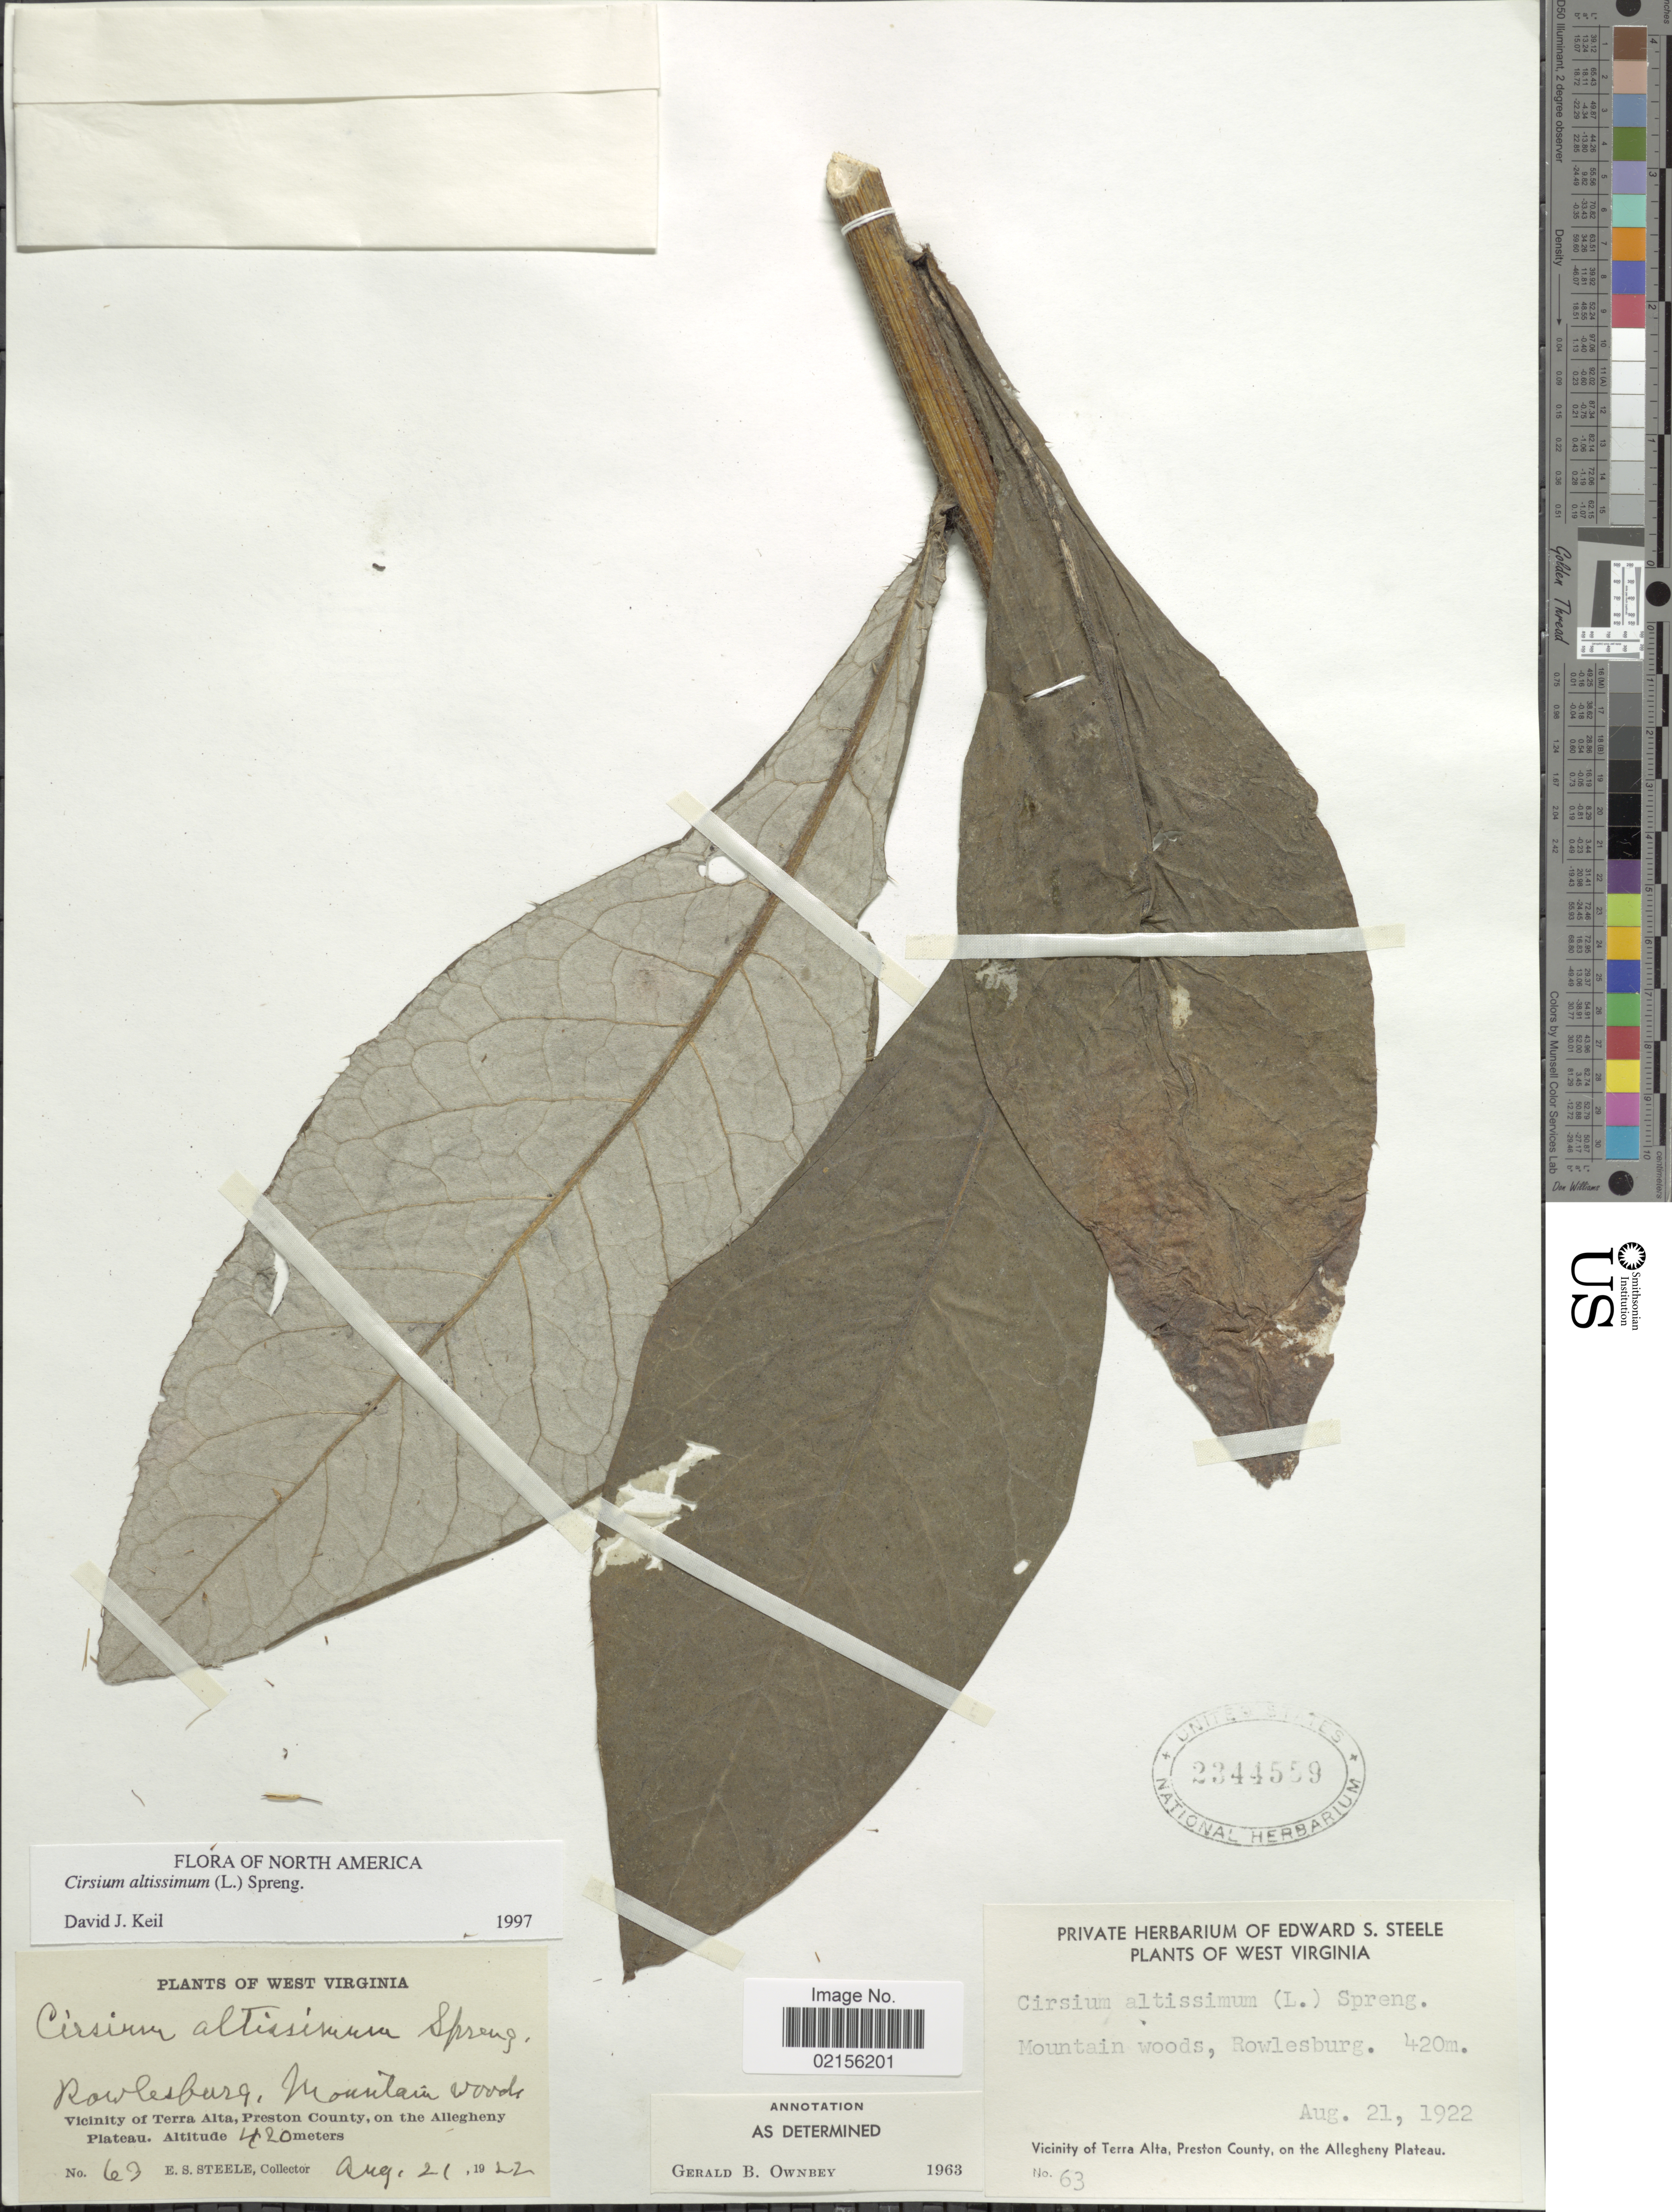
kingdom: Plantae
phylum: Tracheophyta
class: Magnoliopsida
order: Asterales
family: Asteraceae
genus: Cirsium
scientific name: Cirsium altissimum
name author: (L.) Spreng.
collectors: E. Steele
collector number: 63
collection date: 1922-08-21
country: United States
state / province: West Virginia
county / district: Preston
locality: Rowlesburg, Mountain woods, Vicinity of Terra Alta, Preston County, on the Allegheny Plateau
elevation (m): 420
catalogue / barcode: US 2344559